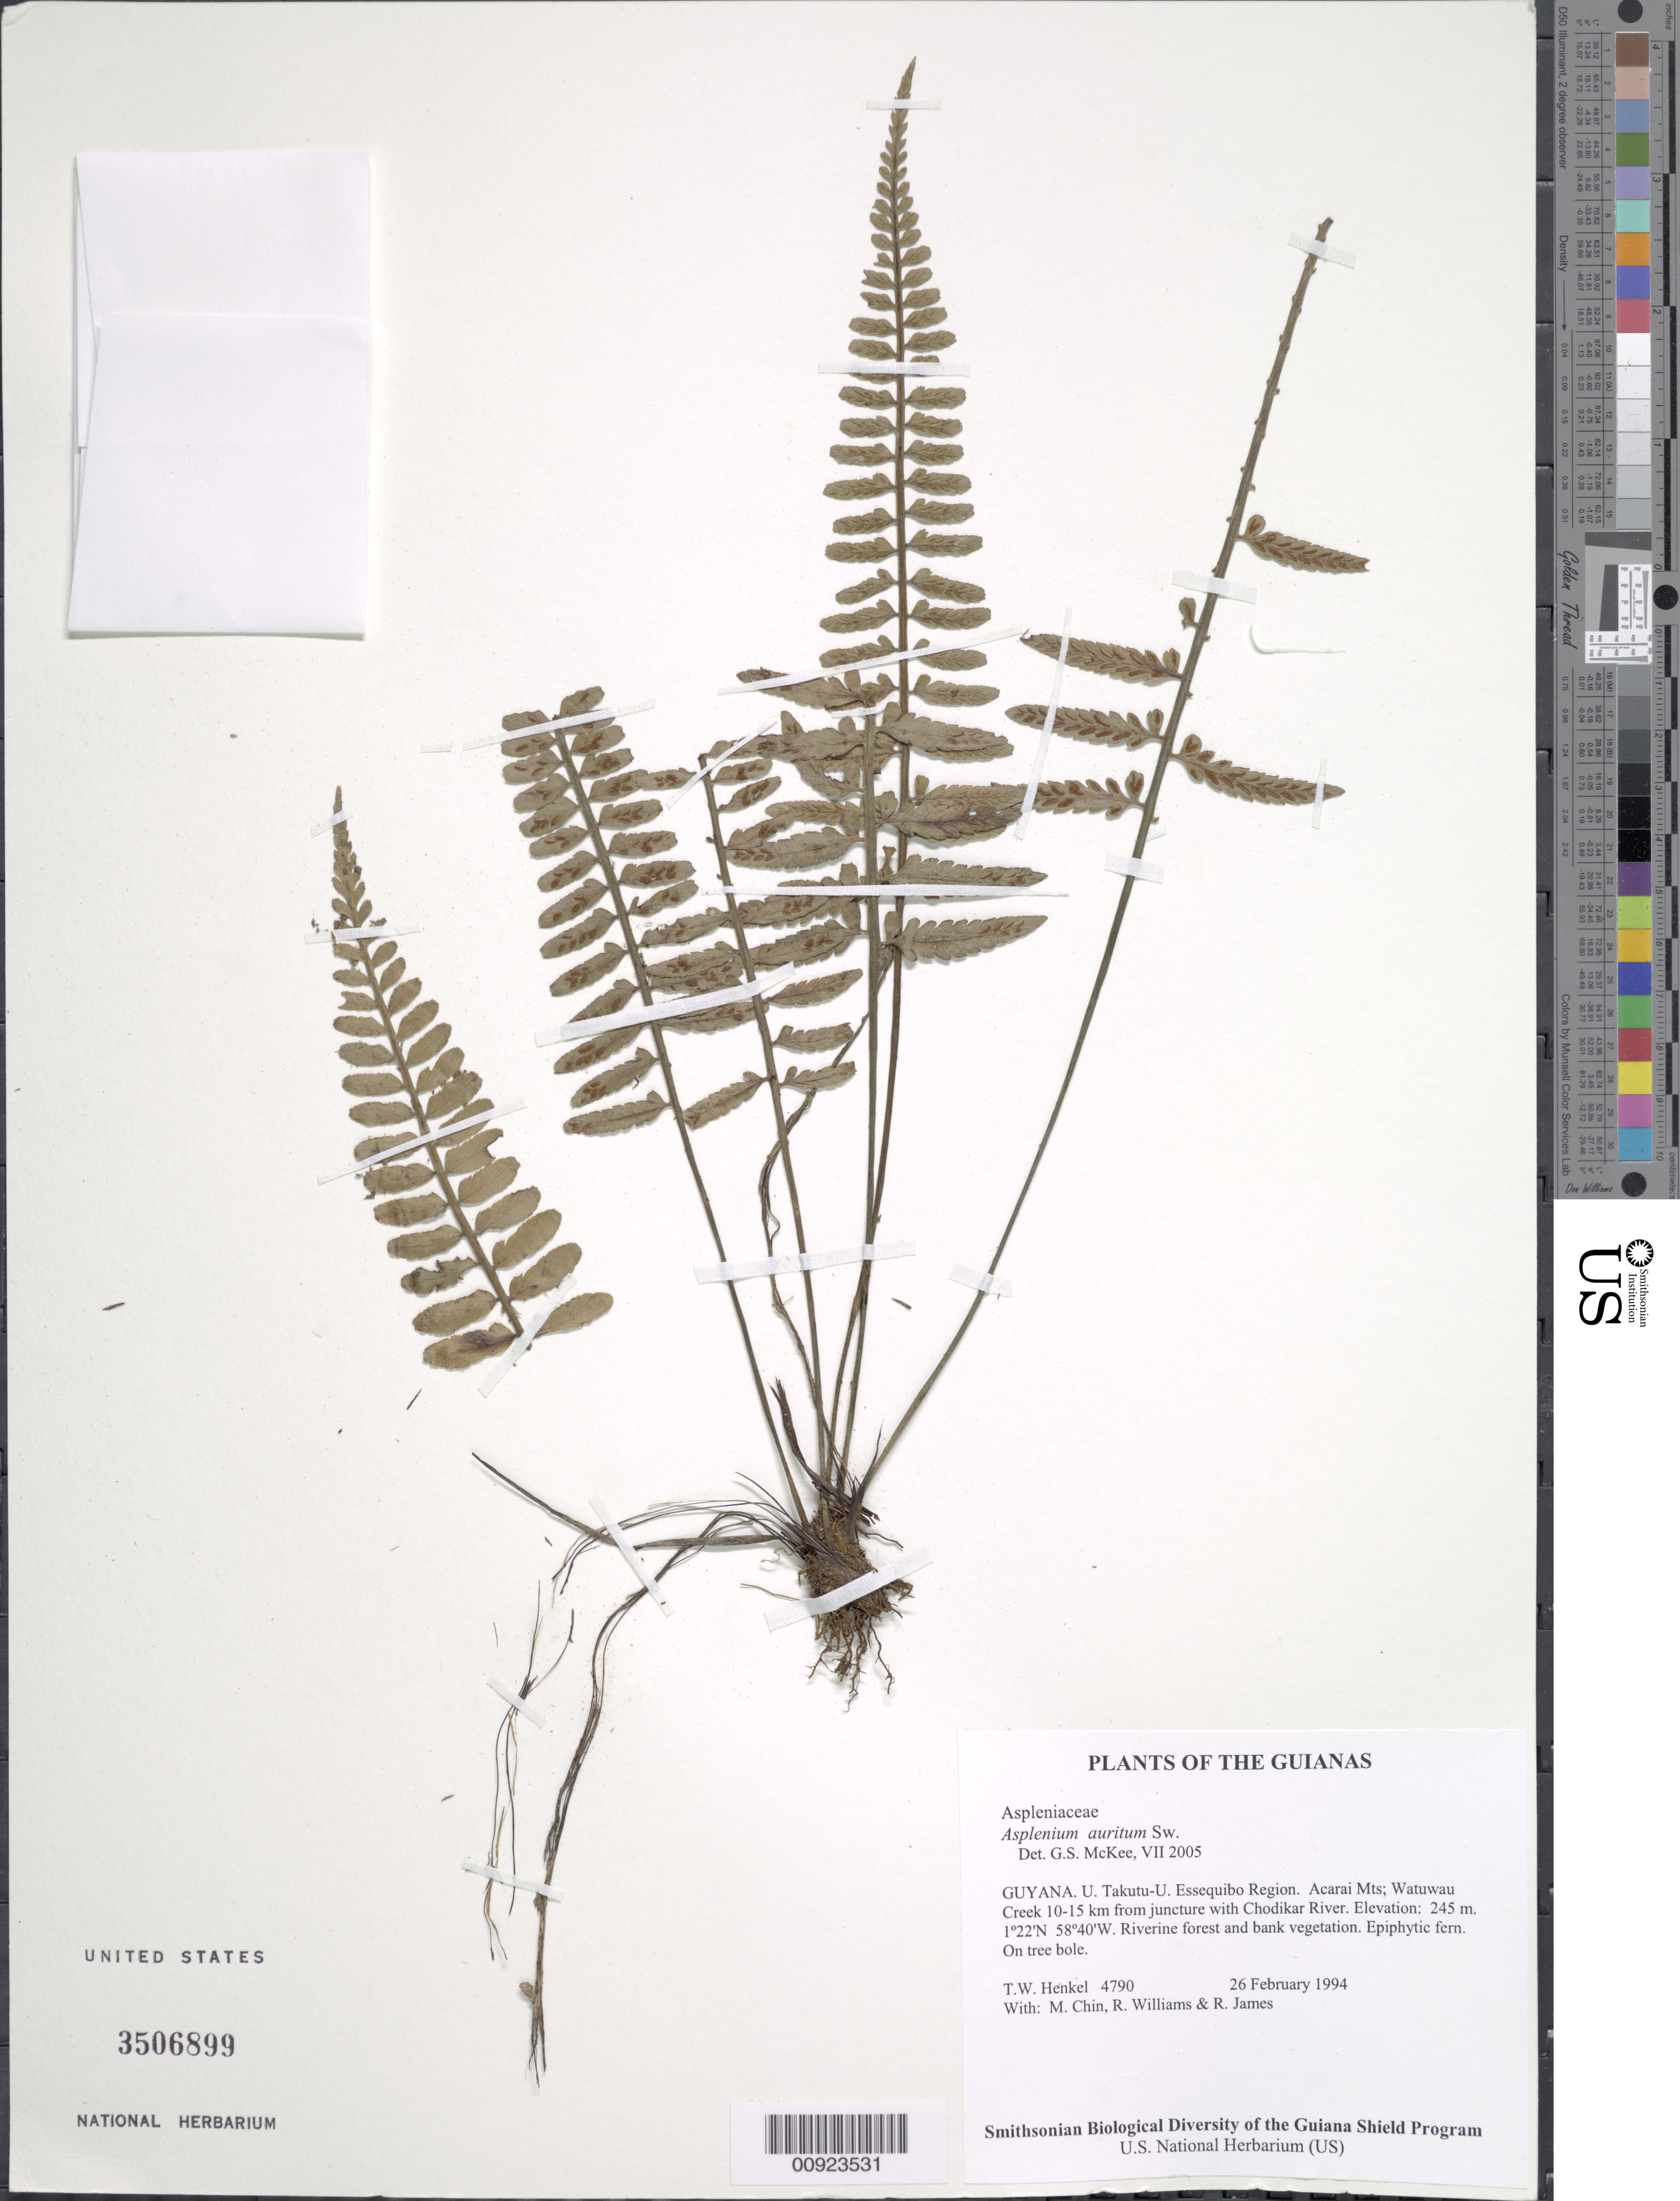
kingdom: Plantae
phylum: Tracheophyta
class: Polypodiopsida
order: Polypodiales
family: Aspleniaceae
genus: Asplenium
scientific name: Asplenium auritum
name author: Sw.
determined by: McKee, G. S., (US), NMNH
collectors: T. Henkel, M. Chin, R. Williams & R. James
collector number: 4790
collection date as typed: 26 February 1994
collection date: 1994-02-26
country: Guyana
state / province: U. Takutu-U. Essequibo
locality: Acarai Mts; Watuwau Creek 10-15 km from juncture with Chodikar River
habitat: Riverine forest and bank vegetation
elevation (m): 245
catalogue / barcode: US 3506899